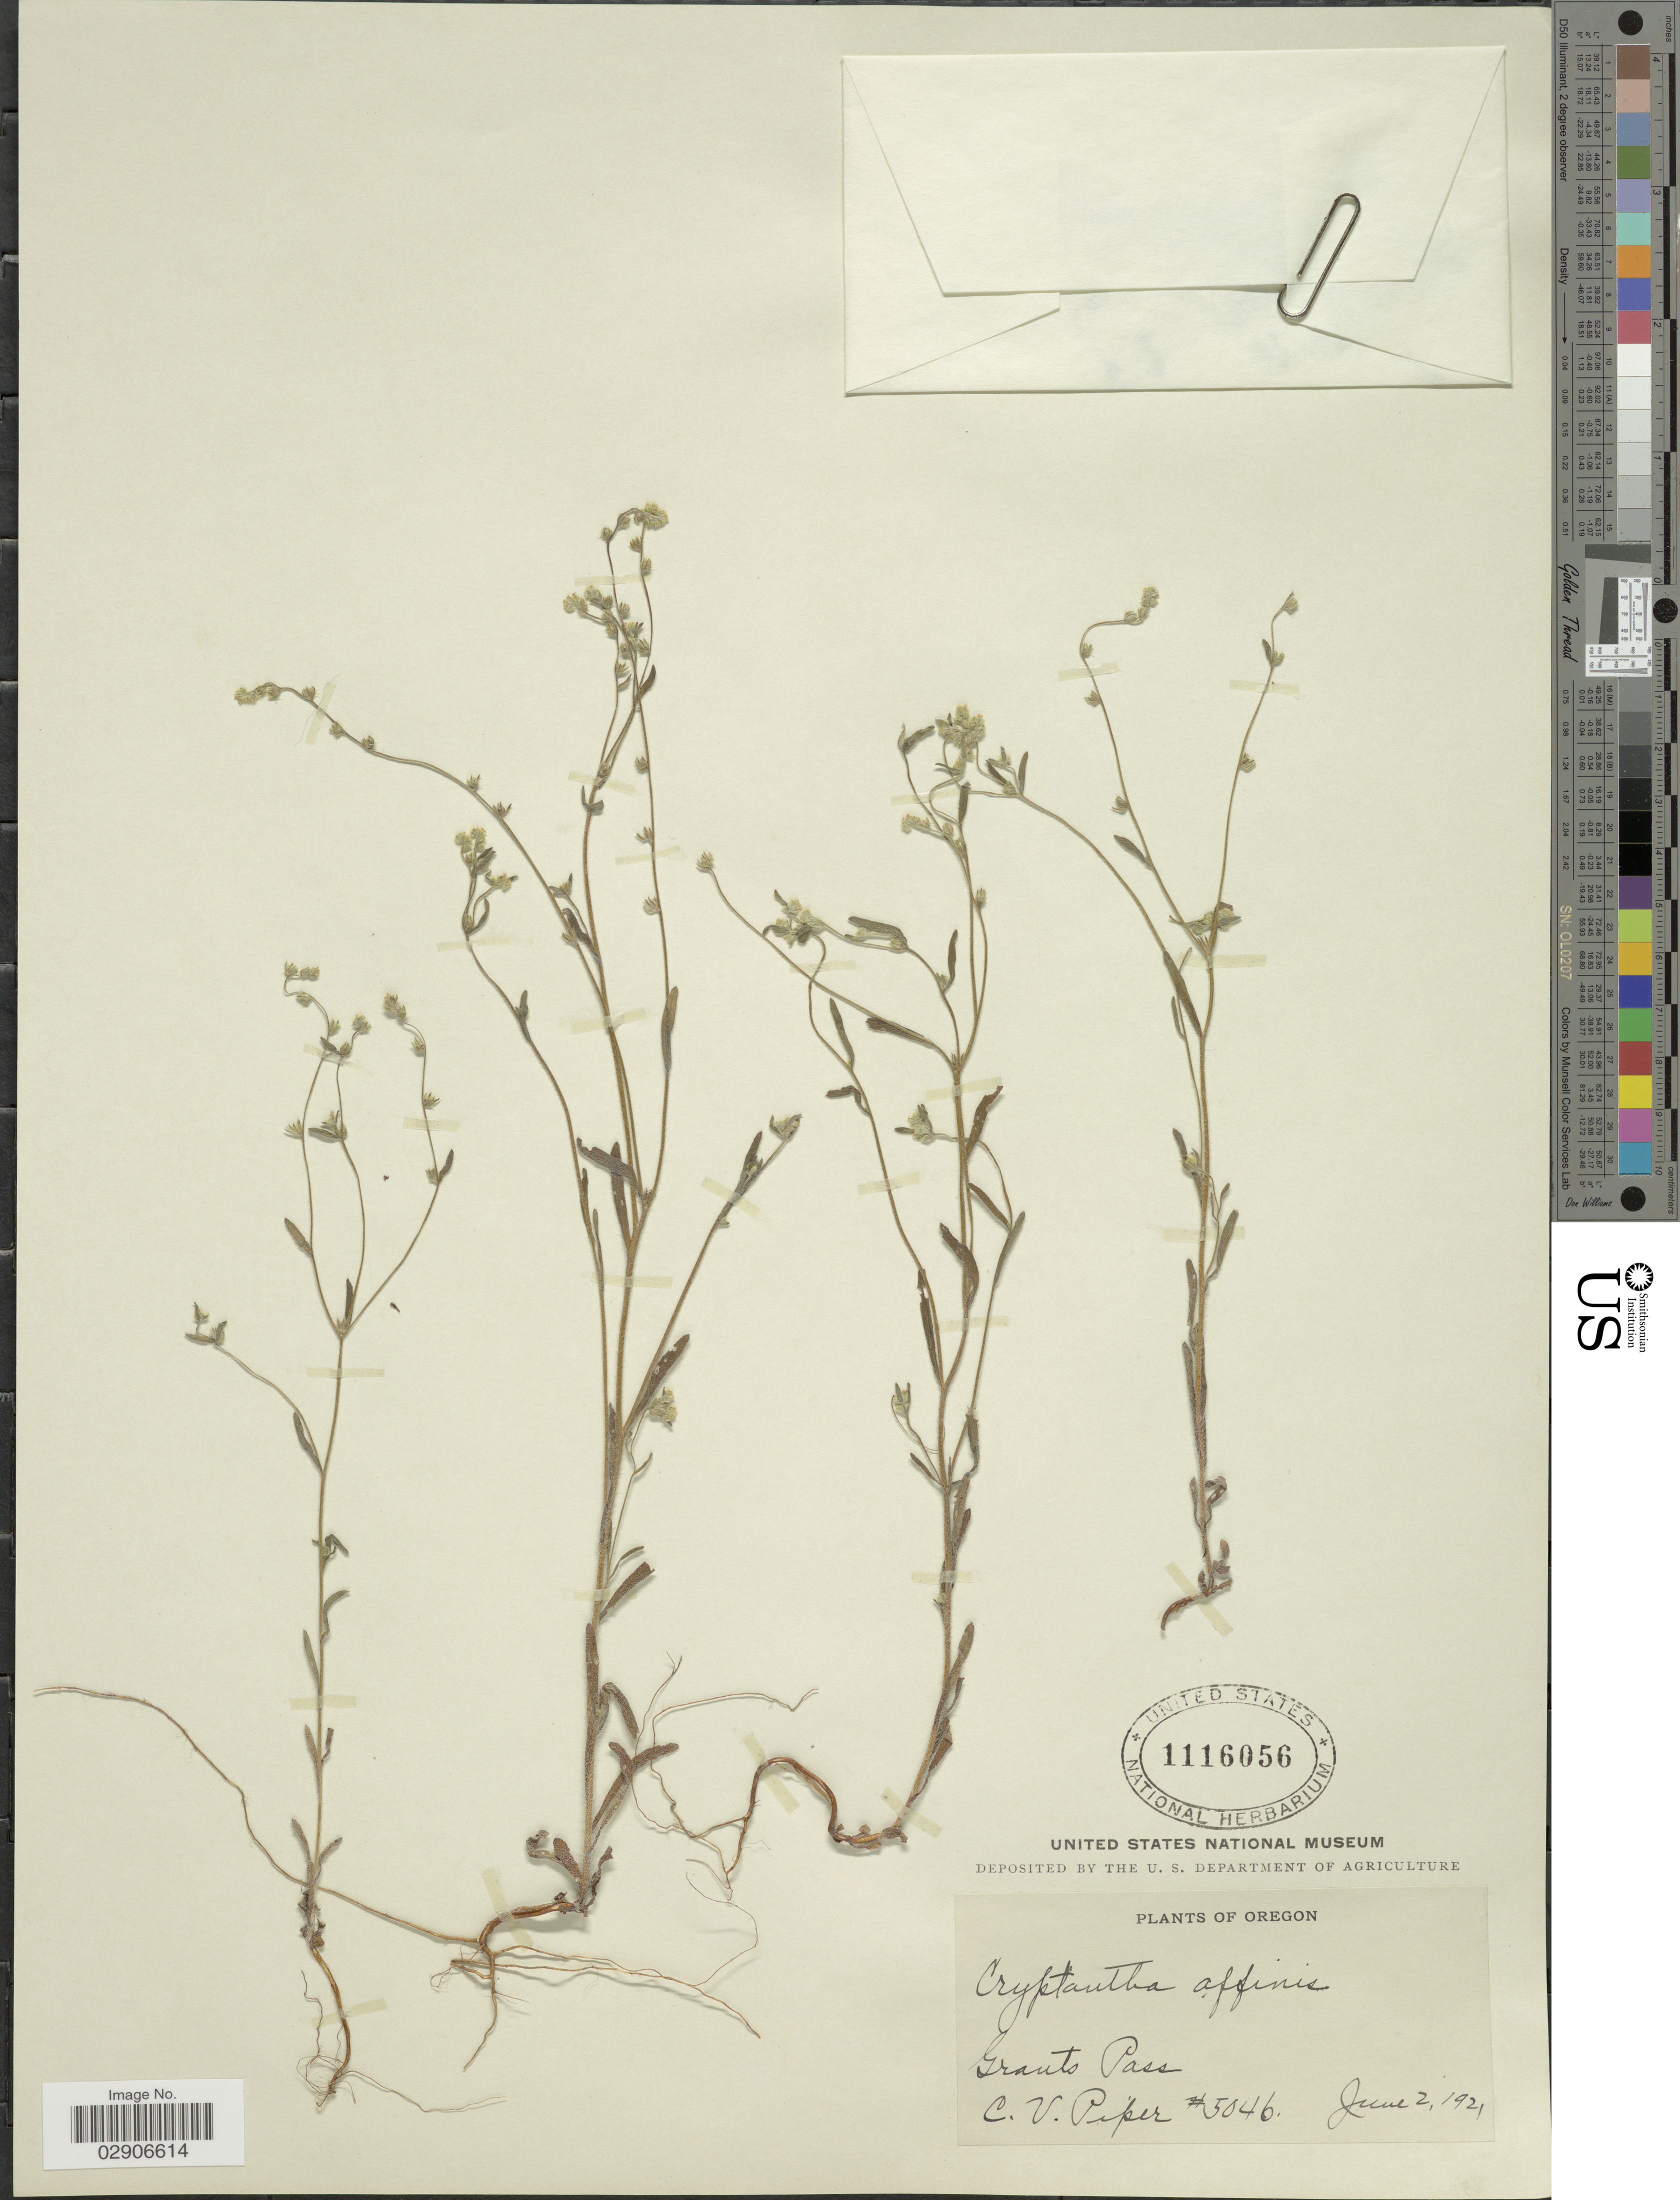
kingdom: Plantae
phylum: Tracheophyta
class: Magnoliopsida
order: Boraginales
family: Boraginaceae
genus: Cryptantha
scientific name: Cryptantha affinis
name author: (A. Gray) Greene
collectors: C. V. Piper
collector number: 5046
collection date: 1921-06-02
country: United States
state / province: Oregon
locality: Grants Pass. Oregon.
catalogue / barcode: US 1116056